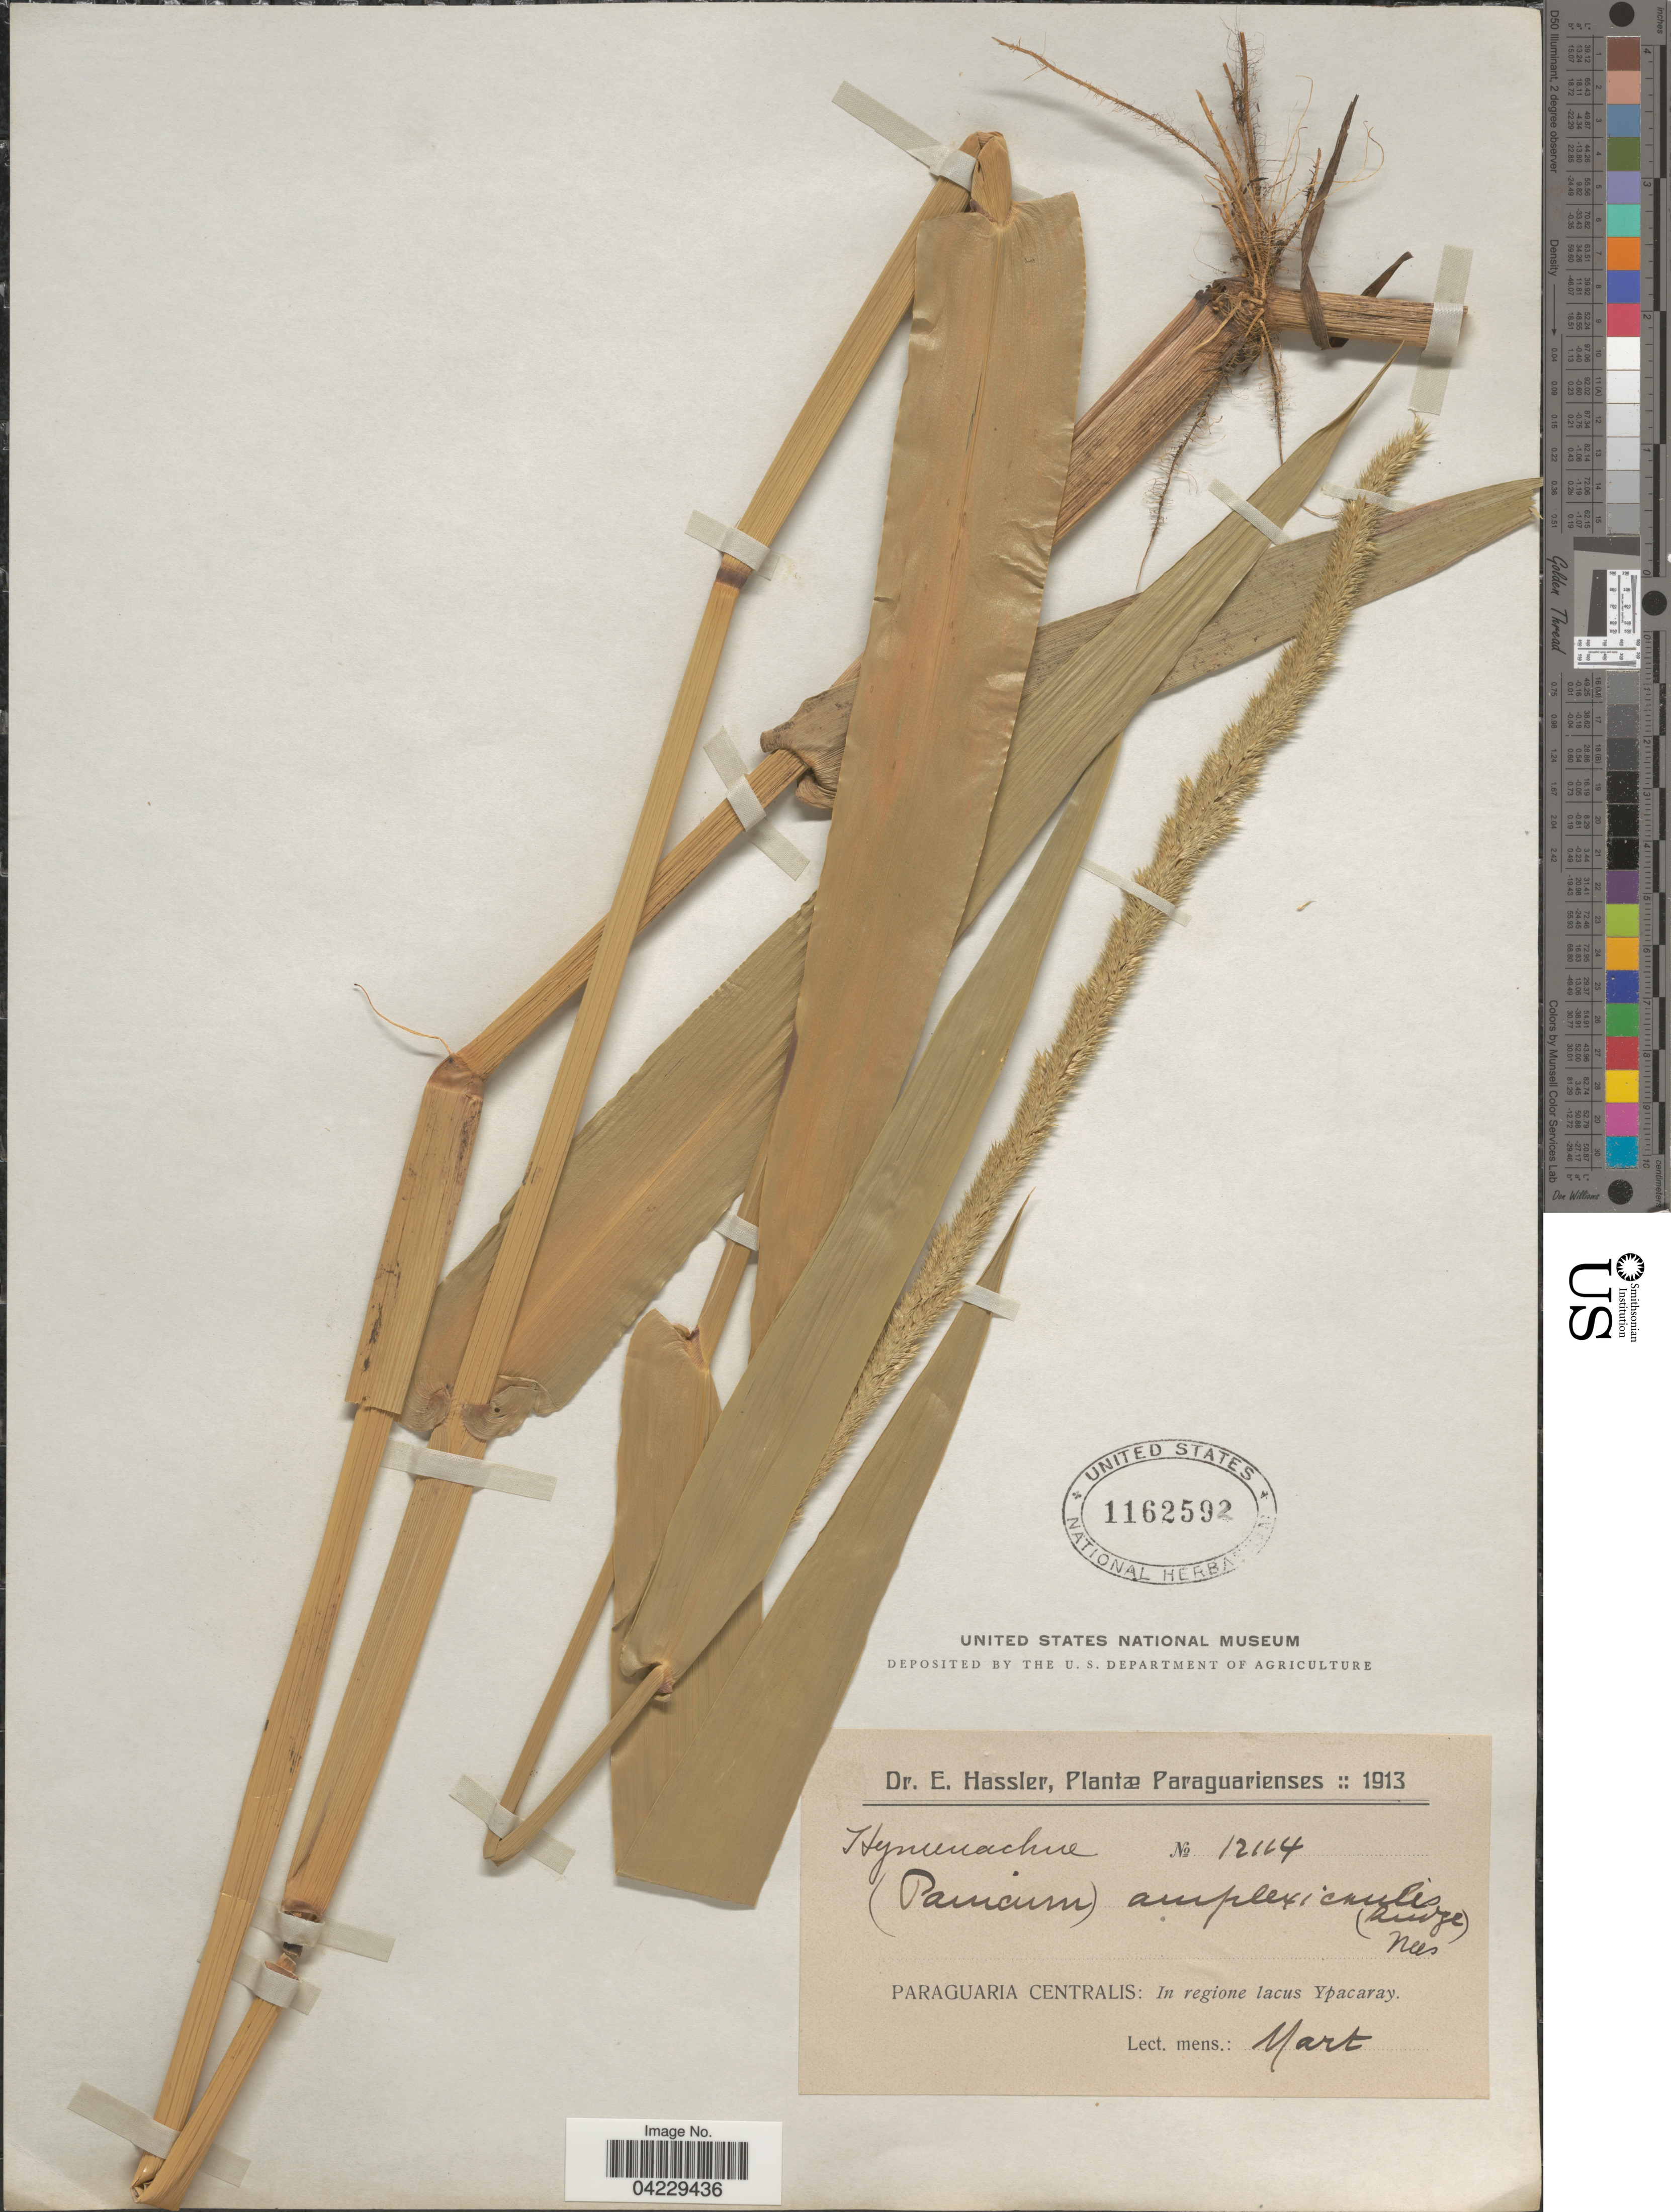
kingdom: Plantae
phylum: Tracheophyta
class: Liliopsida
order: Poales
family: Poaceae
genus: Hymenachne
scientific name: Hymenachne amplexicaulis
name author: (Rudge) Nees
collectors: E. Hassler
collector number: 12164*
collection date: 1913-03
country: Paraguay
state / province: Central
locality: Paraguaria Centralis: In regione lacus Ypacaray.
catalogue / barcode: US 1162592